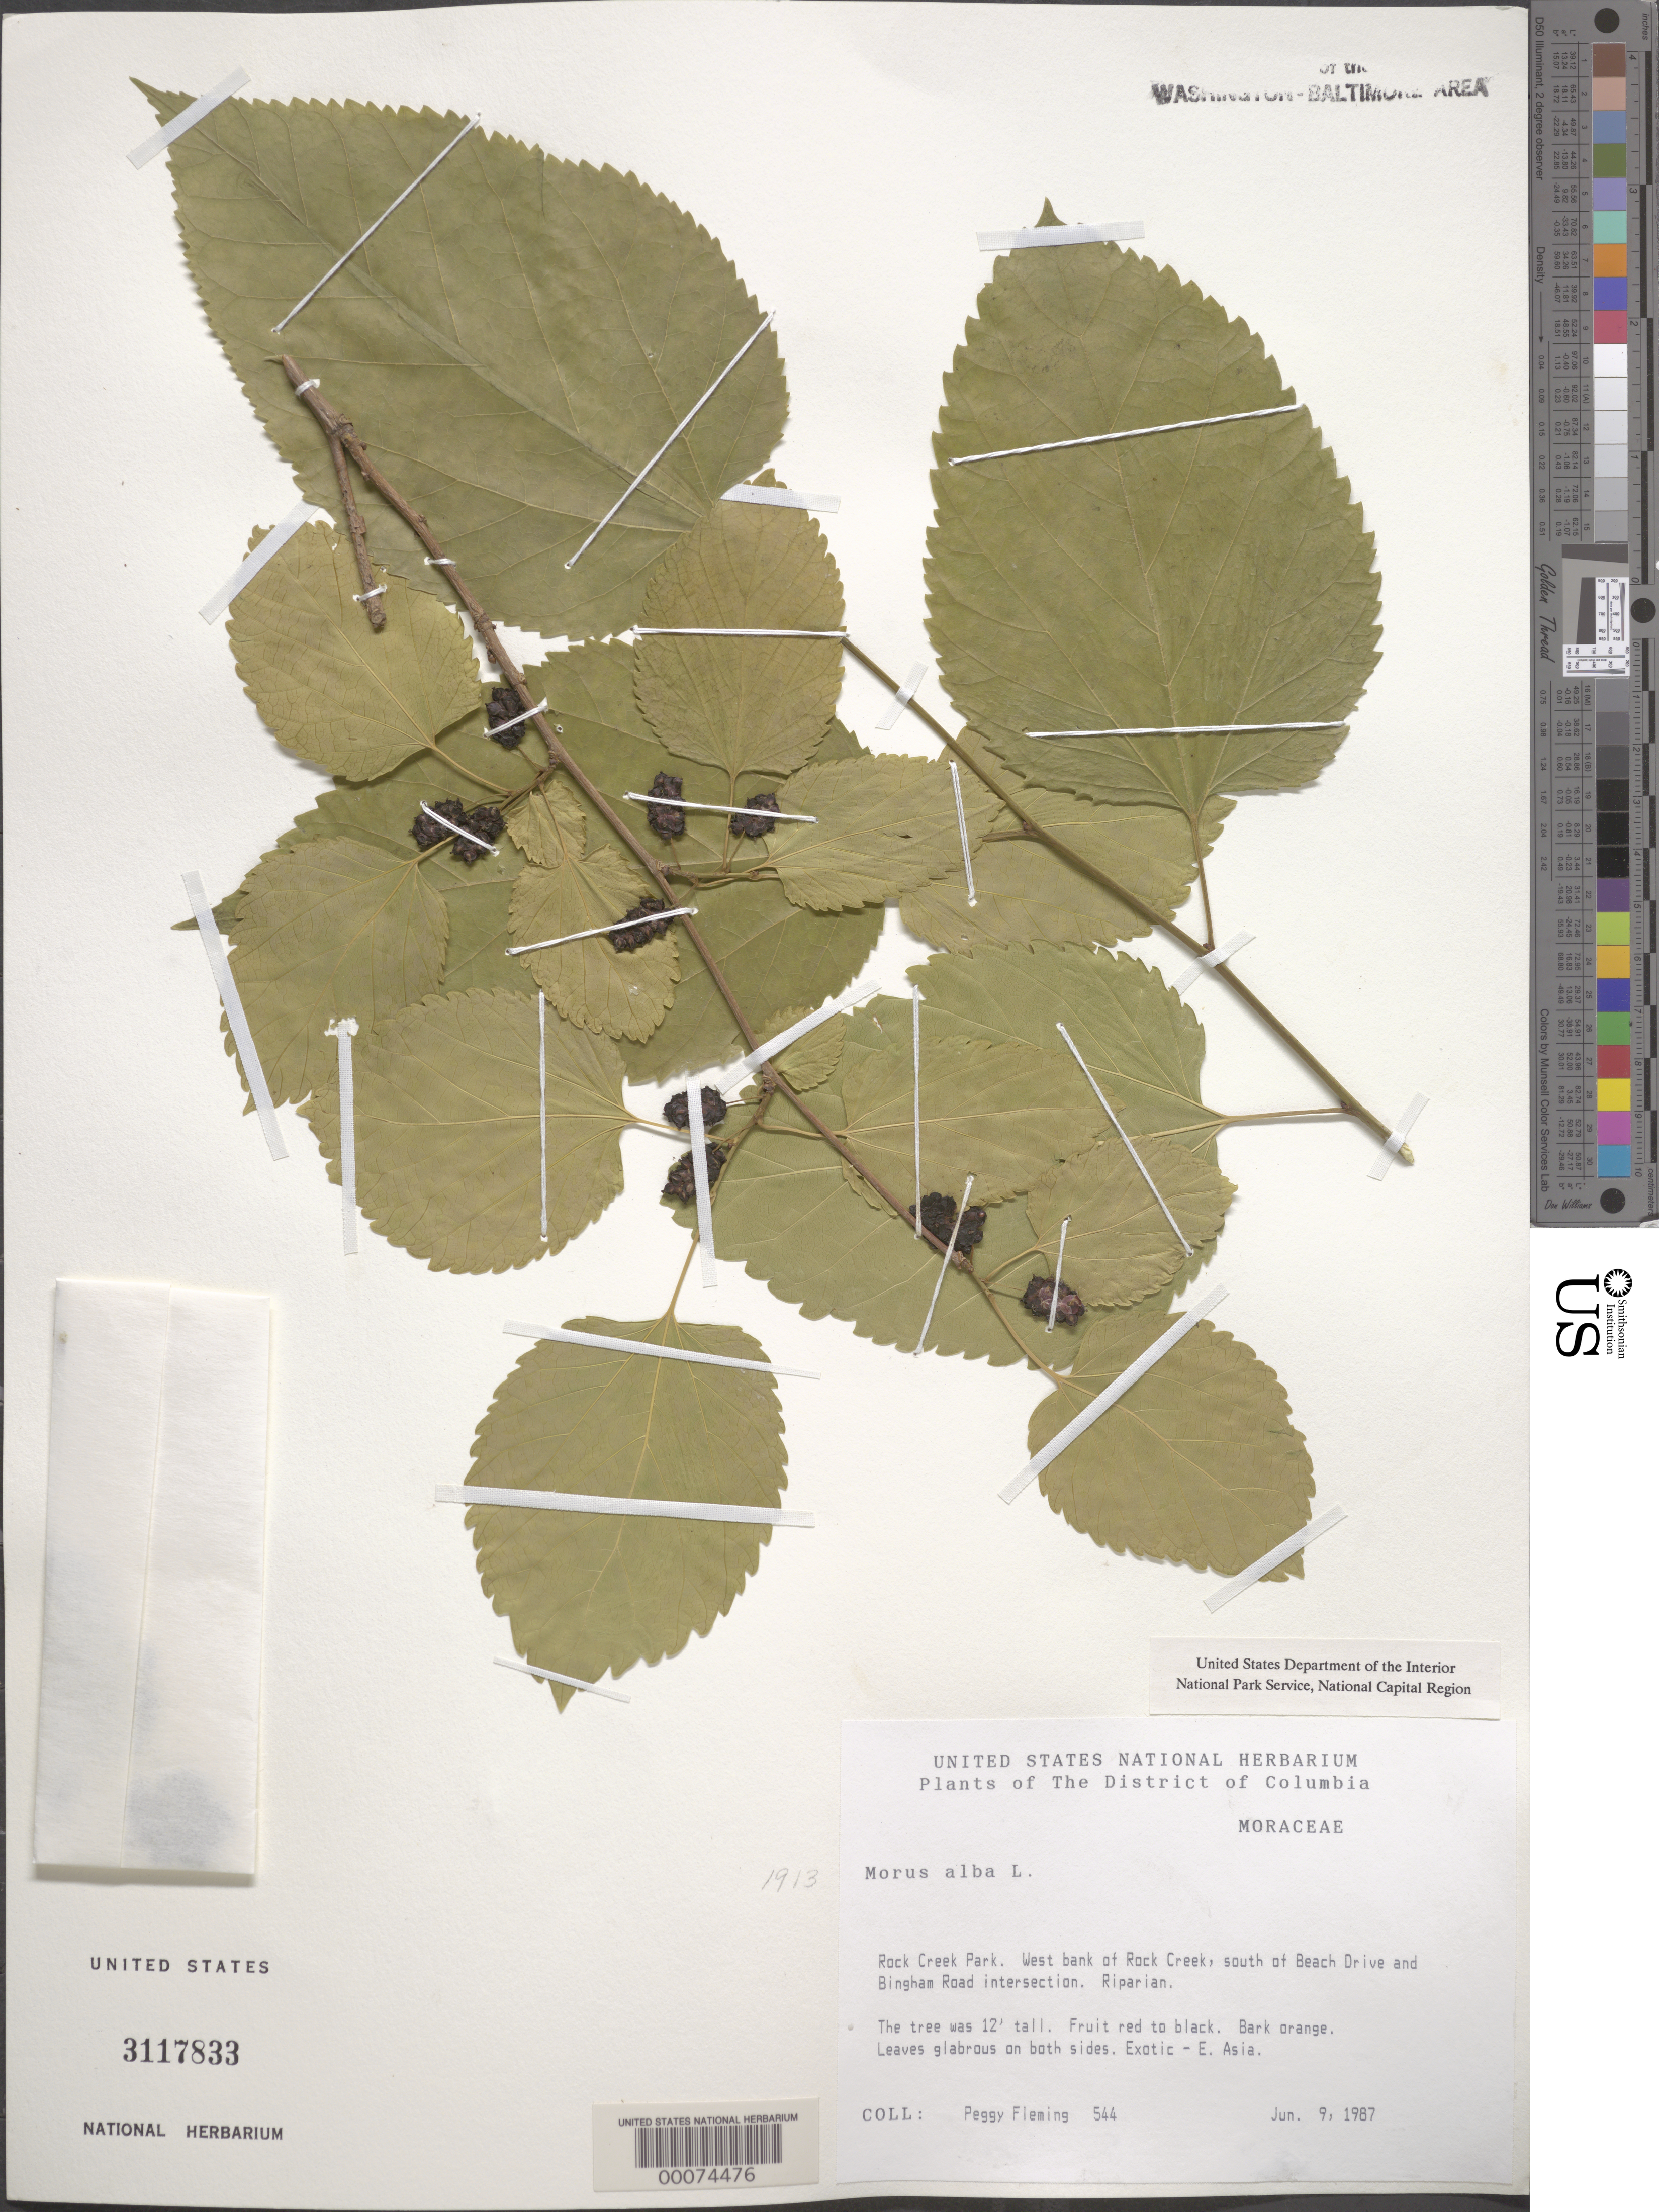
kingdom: Plantae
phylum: Tracheophyta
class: Magnoliopsida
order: Rosales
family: Moraceae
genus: Morus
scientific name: Morus alba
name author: L.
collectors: P. Fleming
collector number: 544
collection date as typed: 09 Jun 1987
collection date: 1987-06-09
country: United States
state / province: District of Columbia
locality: Rock Creek Park. West bank of Rock Creek, south of Beach Drive and Bingham Road intersection. Rock Creek Park and vicinity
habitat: Riparian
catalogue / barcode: US 3117833